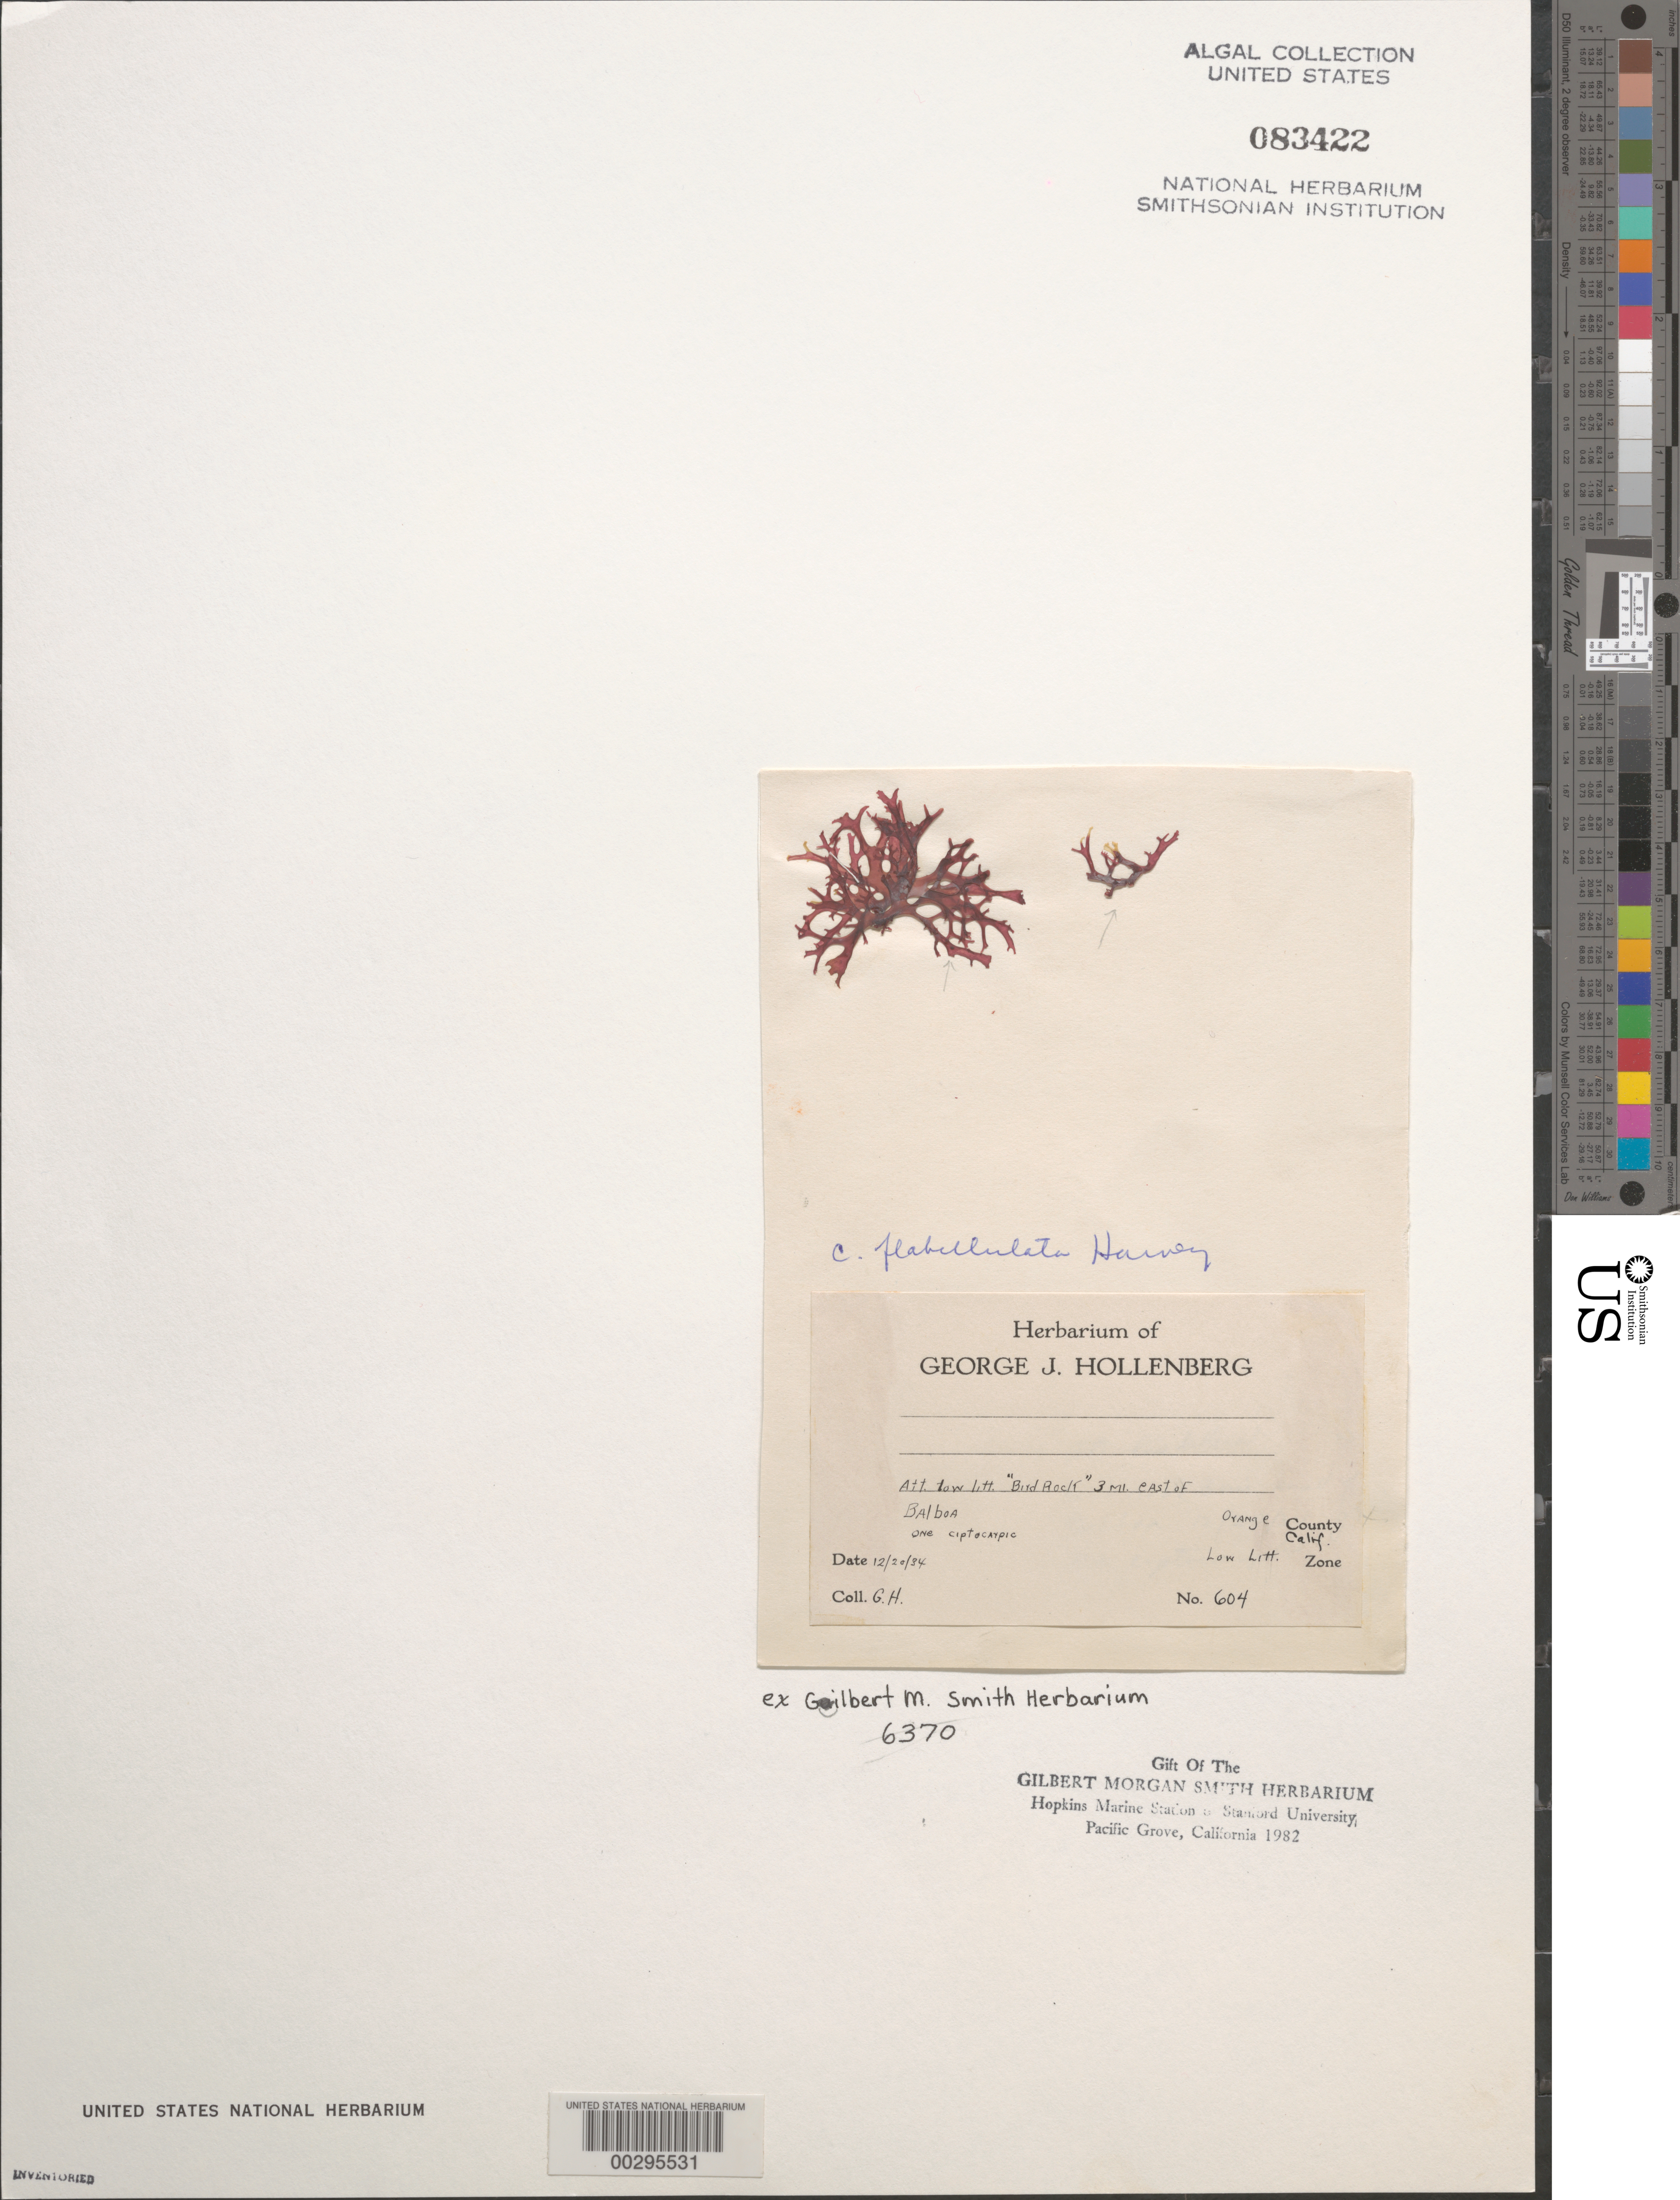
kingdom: Plantae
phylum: Rhodophyta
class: Florideophyceae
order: Gigartinales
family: Kallymeniaceae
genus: Callophyllis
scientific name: Callophyllis flabellulata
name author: Harv.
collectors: G. Hollenberg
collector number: GJH 604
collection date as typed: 20 Dec 1934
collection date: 1934-12-20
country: United States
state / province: California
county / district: Orange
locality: Bird Rock 3 miles east of Balboa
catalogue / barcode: US 83422